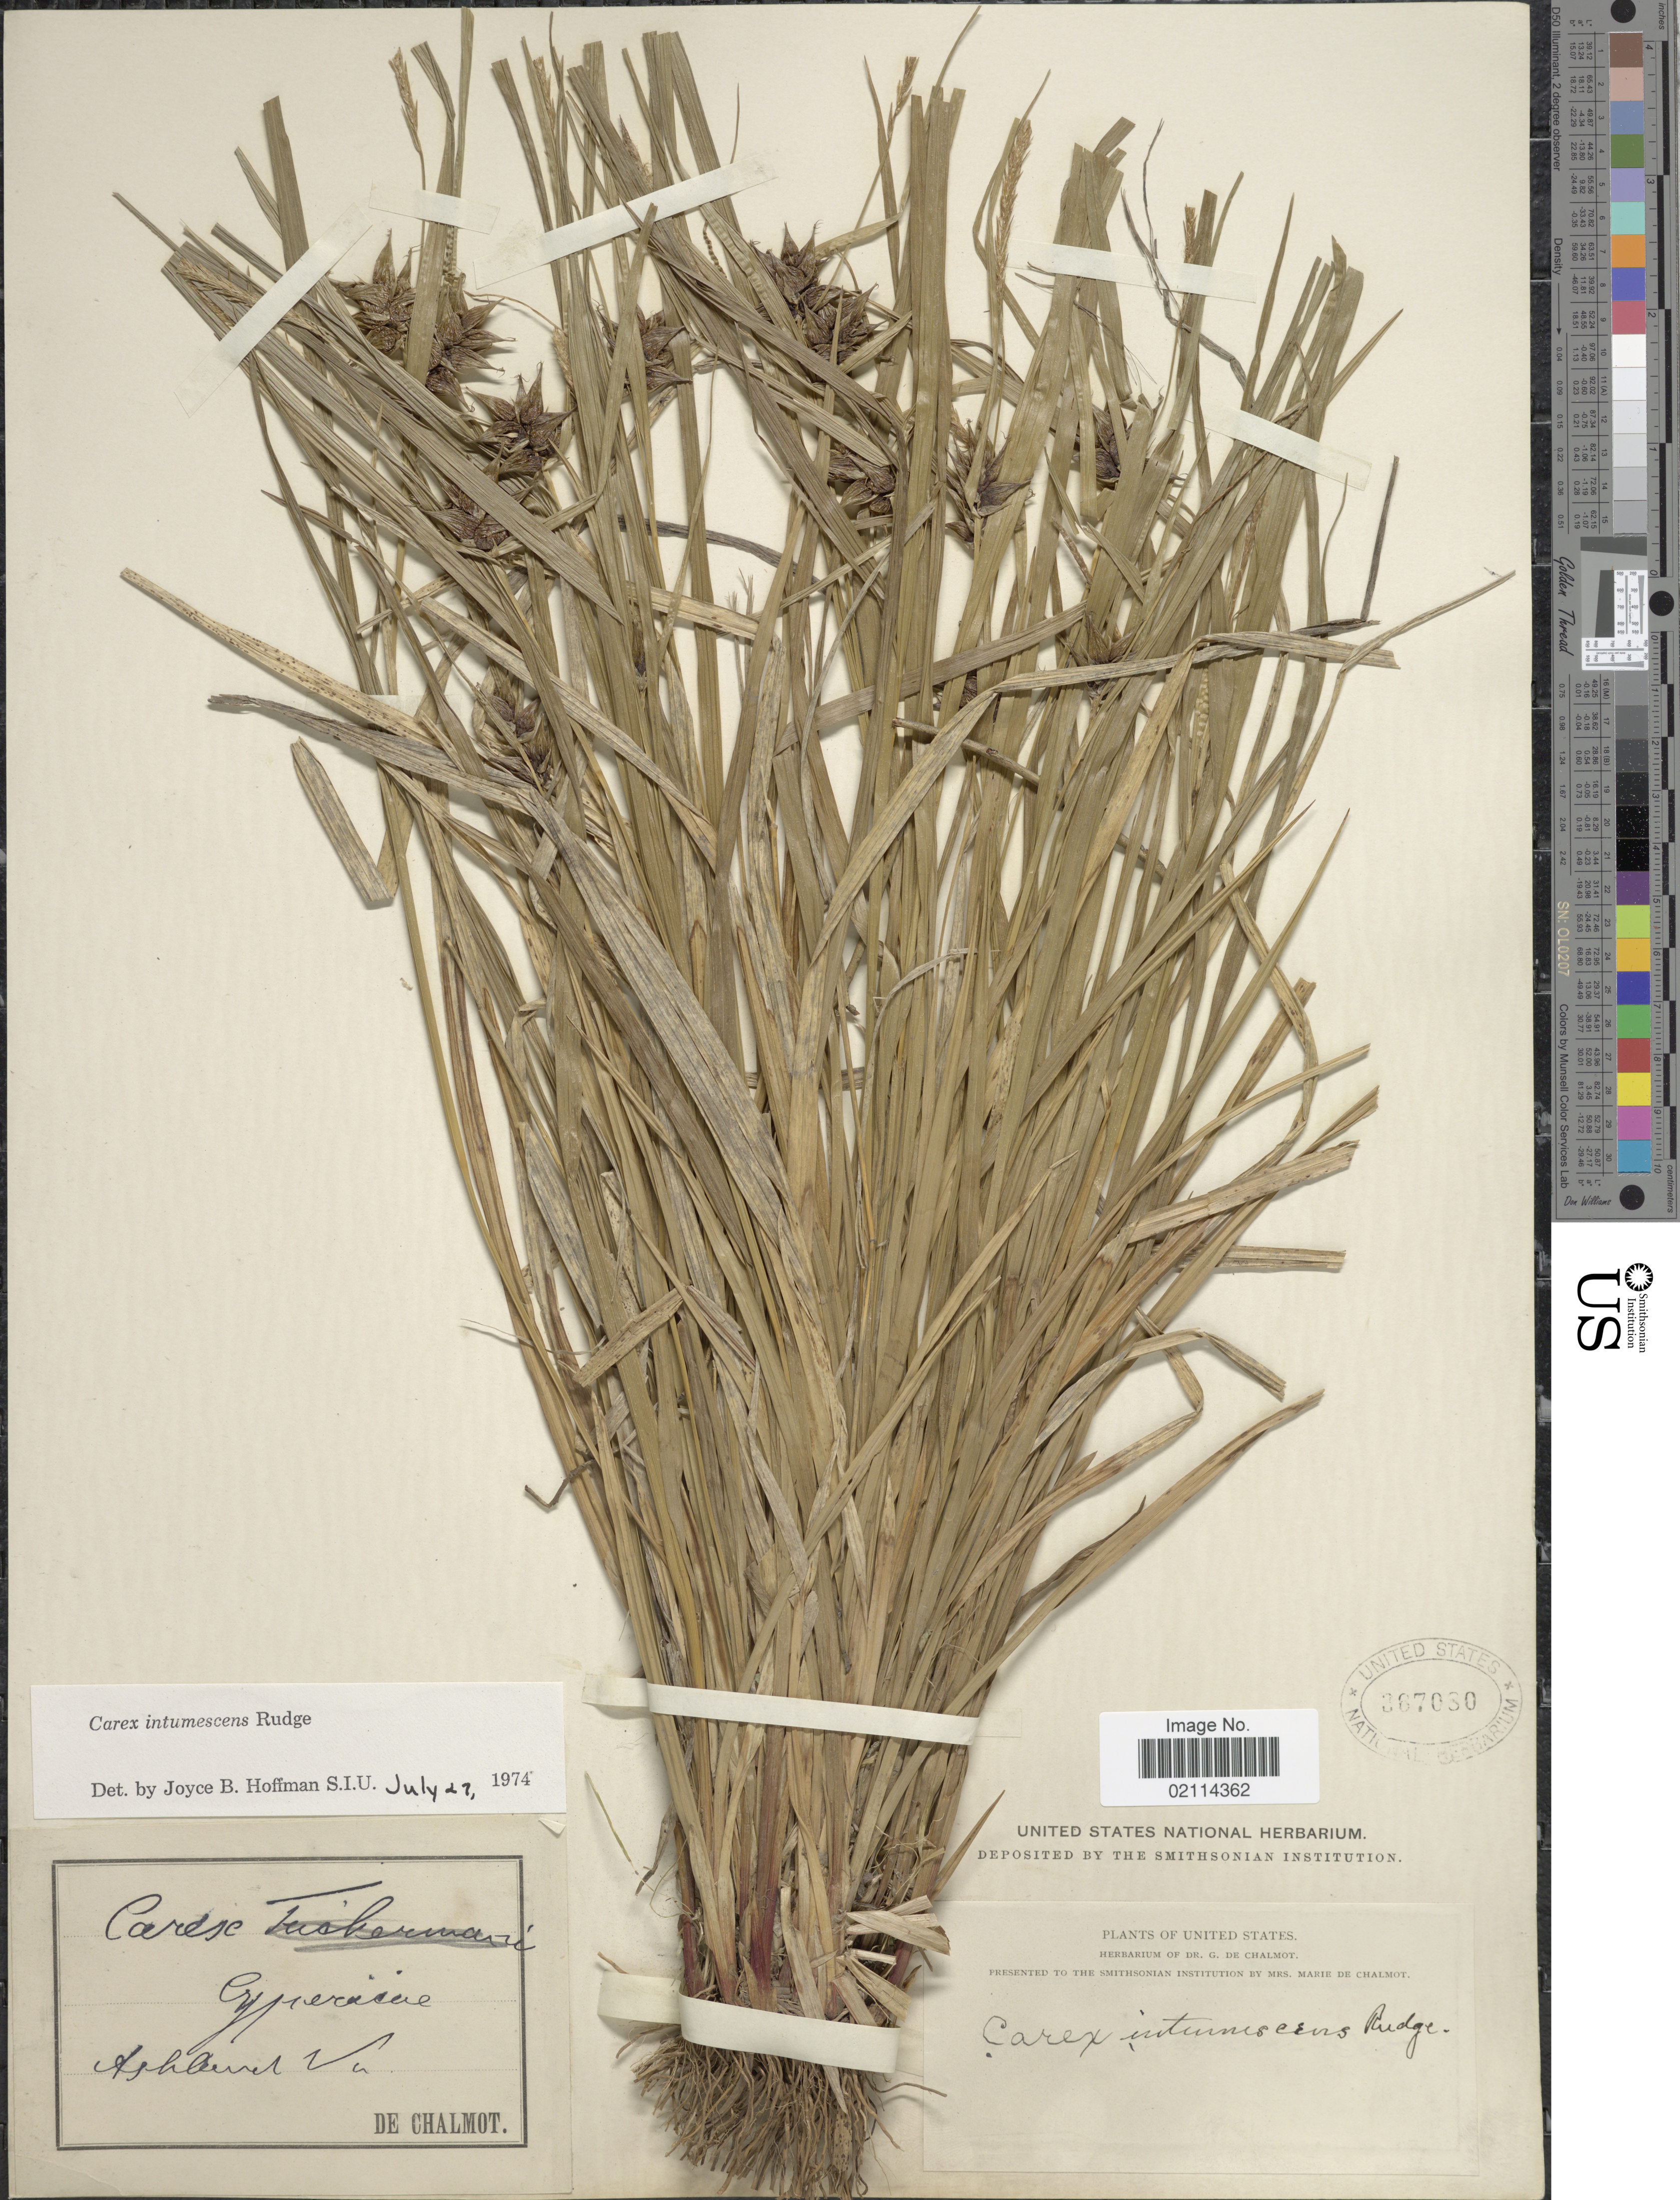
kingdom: Plantae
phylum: Tracheophyta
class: Liliopsida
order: Poales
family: Cyperaceae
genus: Carex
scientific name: Carex intumescens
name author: Rudge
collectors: G. de Chalmot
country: United States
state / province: Virginia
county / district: Hanover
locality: Ashland.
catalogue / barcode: US 367080